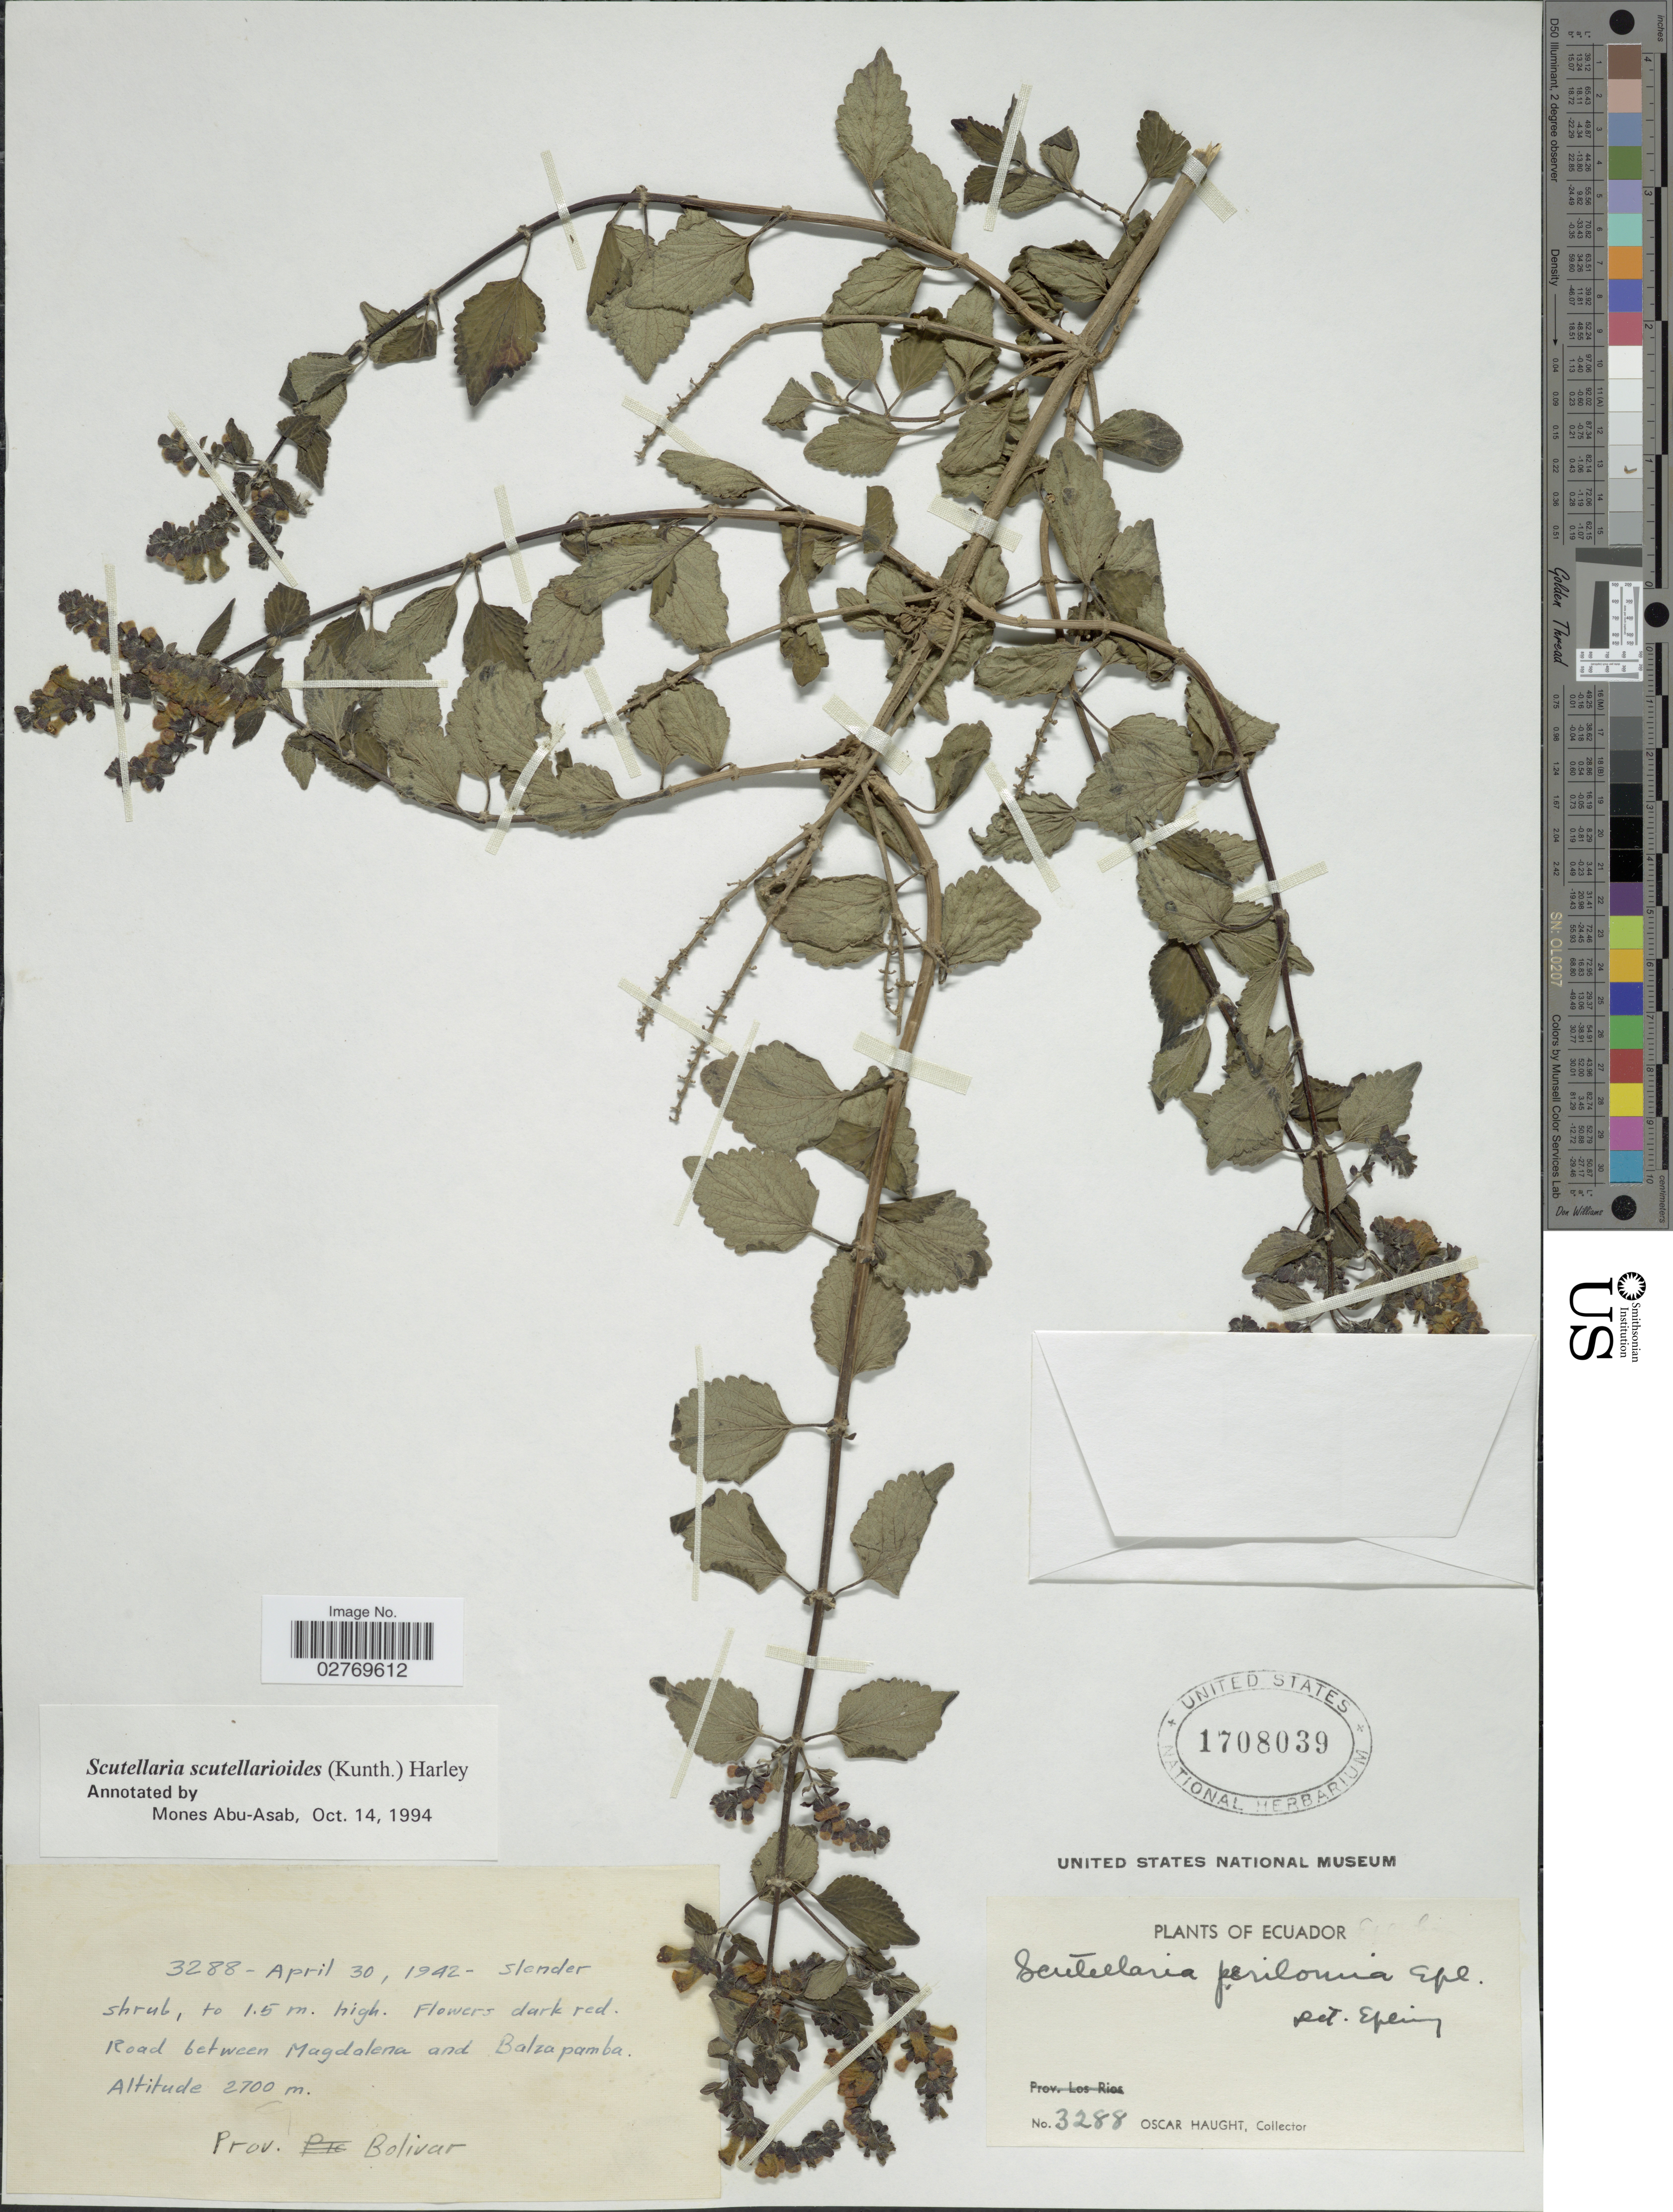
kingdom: Plantae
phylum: Tracheophyta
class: Magnoliopsida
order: Lamiales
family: Lamiaceae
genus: Scutellaria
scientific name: Scutellaria scutellarioides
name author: (Kunth) Harley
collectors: O. L. Haught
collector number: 3288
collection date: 1942-04-30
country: Ecuador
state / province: Bolívar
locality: Road between Magdalena and Balzapamba.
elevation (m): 2700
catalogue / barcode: US 1708039